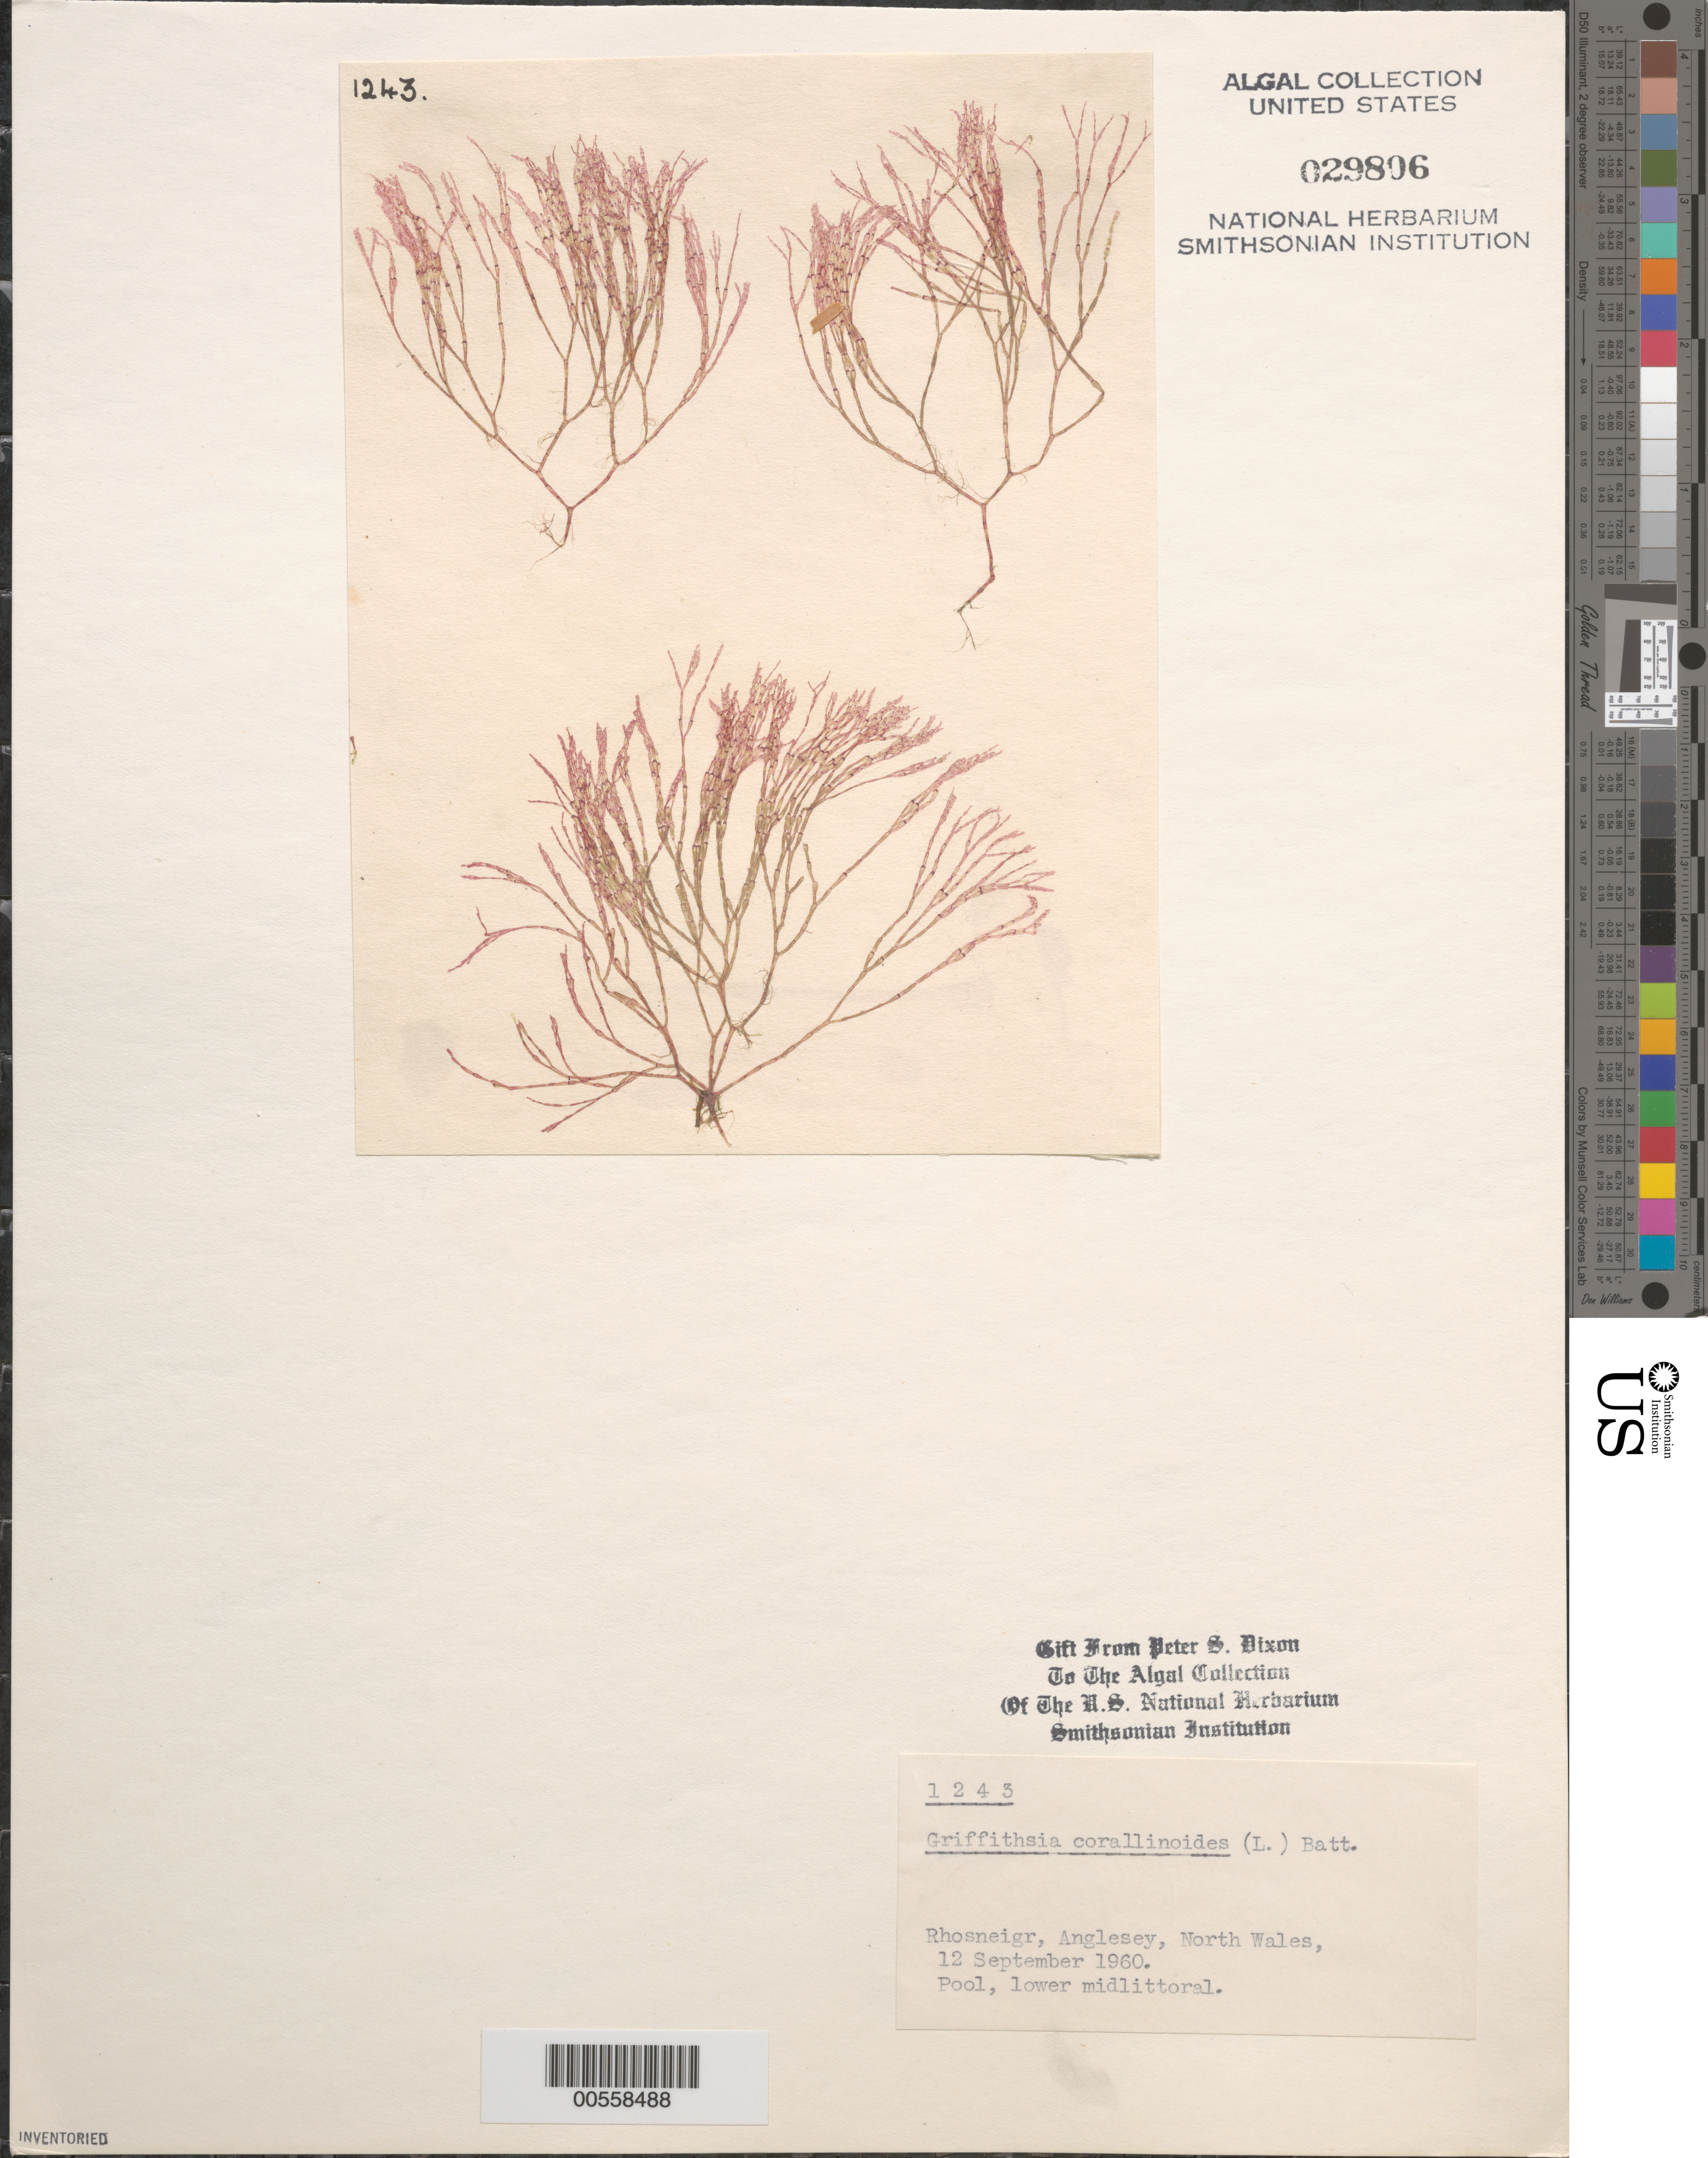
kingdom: Plantae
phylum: Rhodophyta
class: Florideophyceae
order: Ceramiales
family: Wrangeliaceae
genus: Griffithsia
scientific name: Griffithsia corallinoides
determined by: Dixon, P. S.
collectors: P. S. Dixon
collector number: PSD 1245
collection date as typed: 12 Sep 1960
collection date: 1960-09-12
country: United Kingdom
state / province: Wales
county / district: Gwynedd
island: Anglesey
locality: Rhosneigr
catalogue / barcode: US 29806